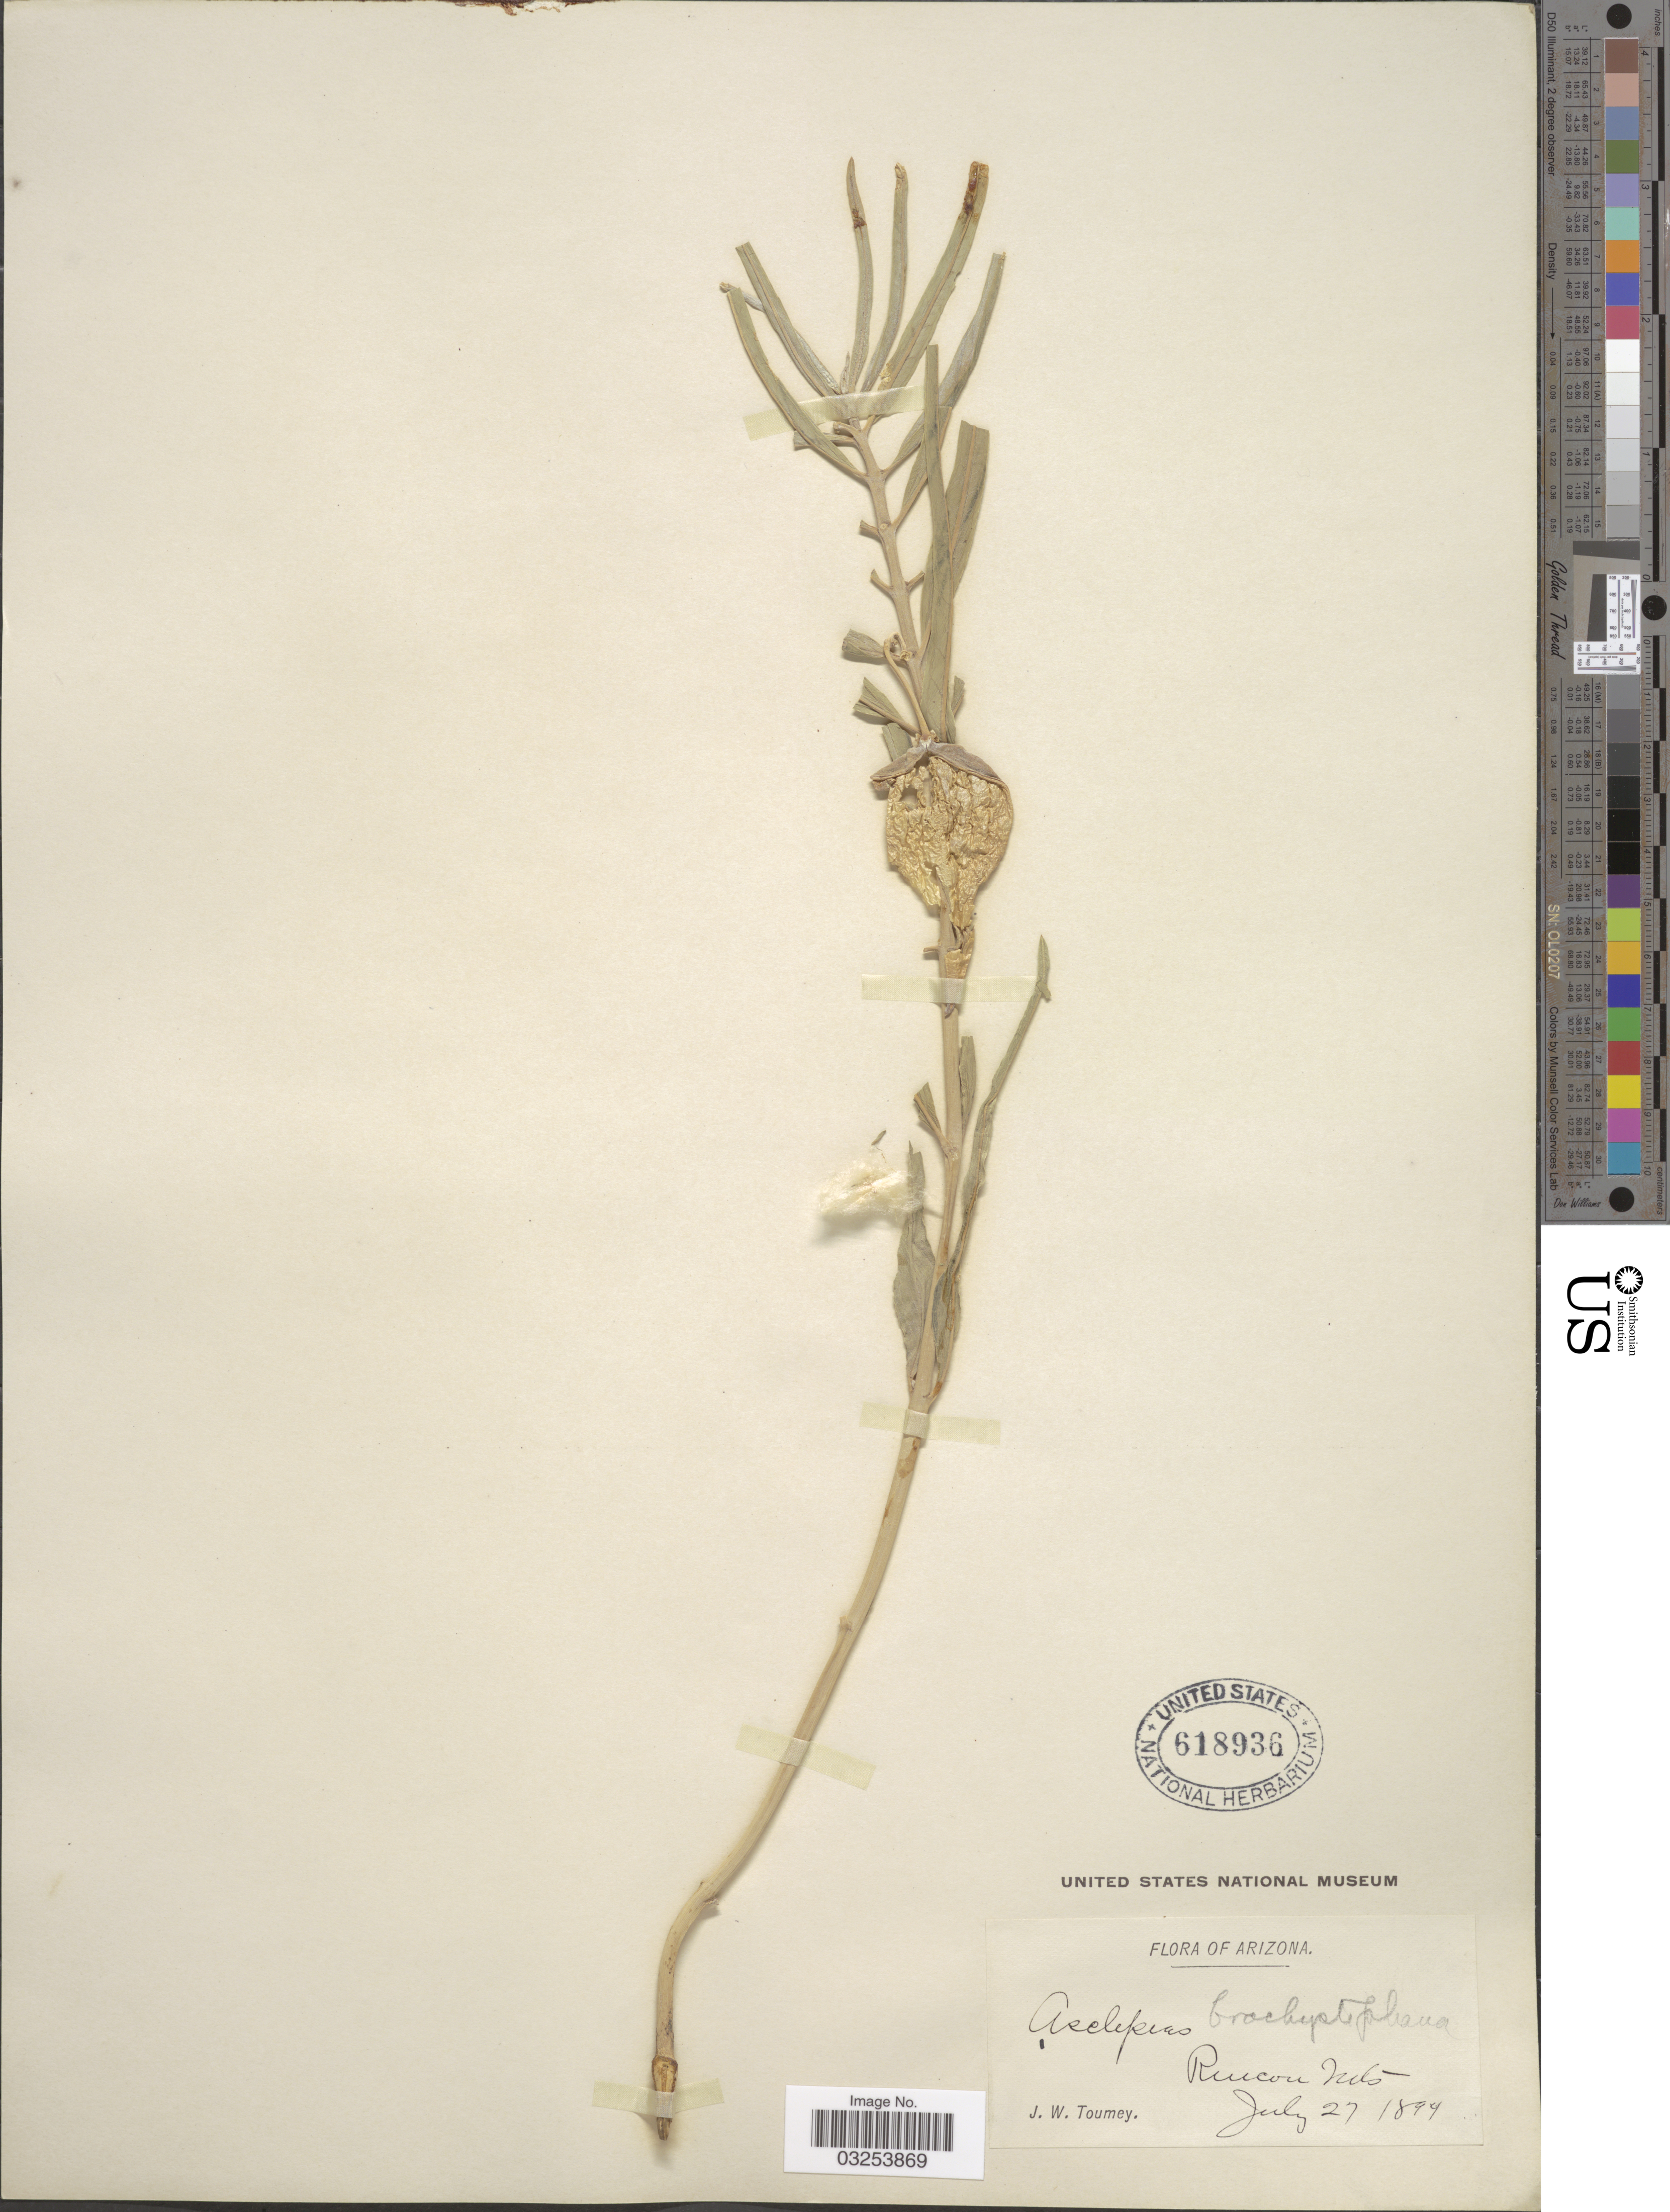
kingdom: Plantae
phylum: Tracheophyta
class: Magnoliopsida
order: Gentianales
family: Apocynaceae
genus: Asclepias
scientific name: Asclepias brachystephana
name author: Engelm. ex Torr.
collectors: J. W. Toumey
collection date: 1899-07-27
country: United States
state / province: Arizona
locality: Rincon Mts.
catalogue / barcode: US 618936